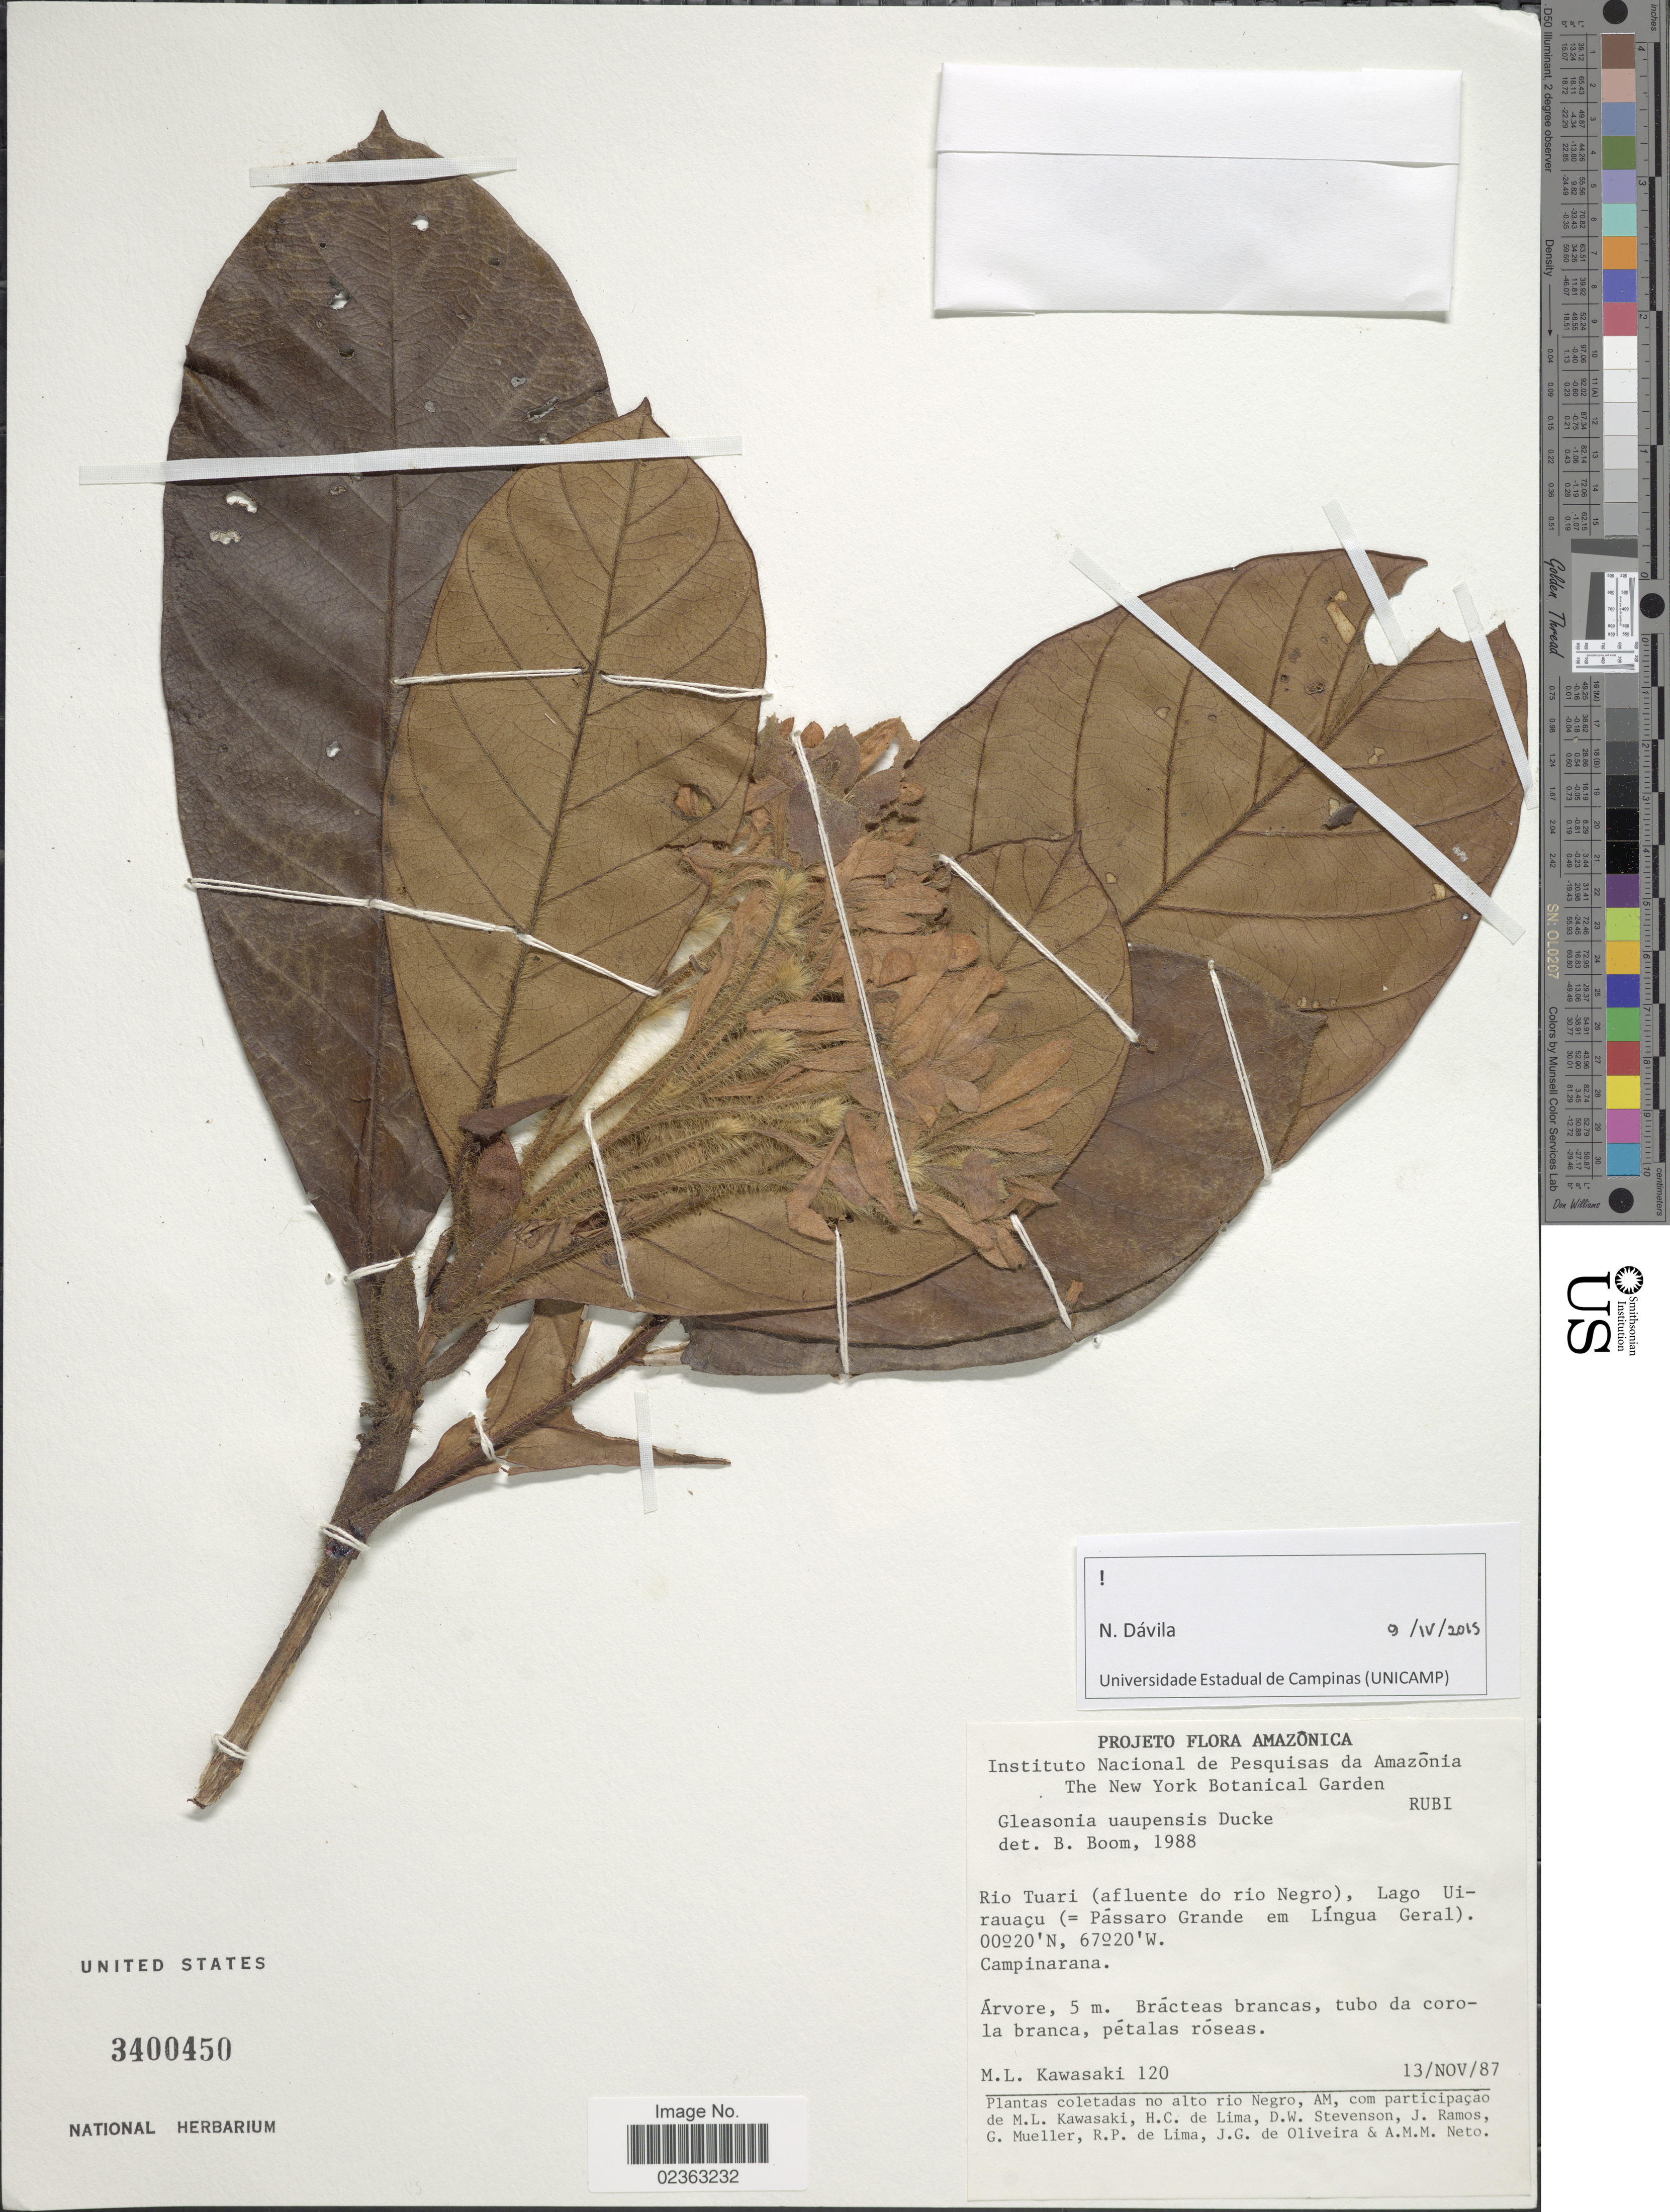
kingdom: Plantae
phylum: Tracheophyta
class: Magnoliopsida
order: Gentianales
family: Rubiaceae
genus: Gleasonia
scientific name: Gleasonia uaupensis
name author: Ducke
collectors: M. Kawasaki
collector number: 120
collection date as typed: Transcribed d/m/y: 13/11/87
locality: Rio Tuari (afluente do rio Negro), Lago Uirauacu (=Passaro Grande em Lingua Geral), Campinarana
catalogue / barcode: US 3400450